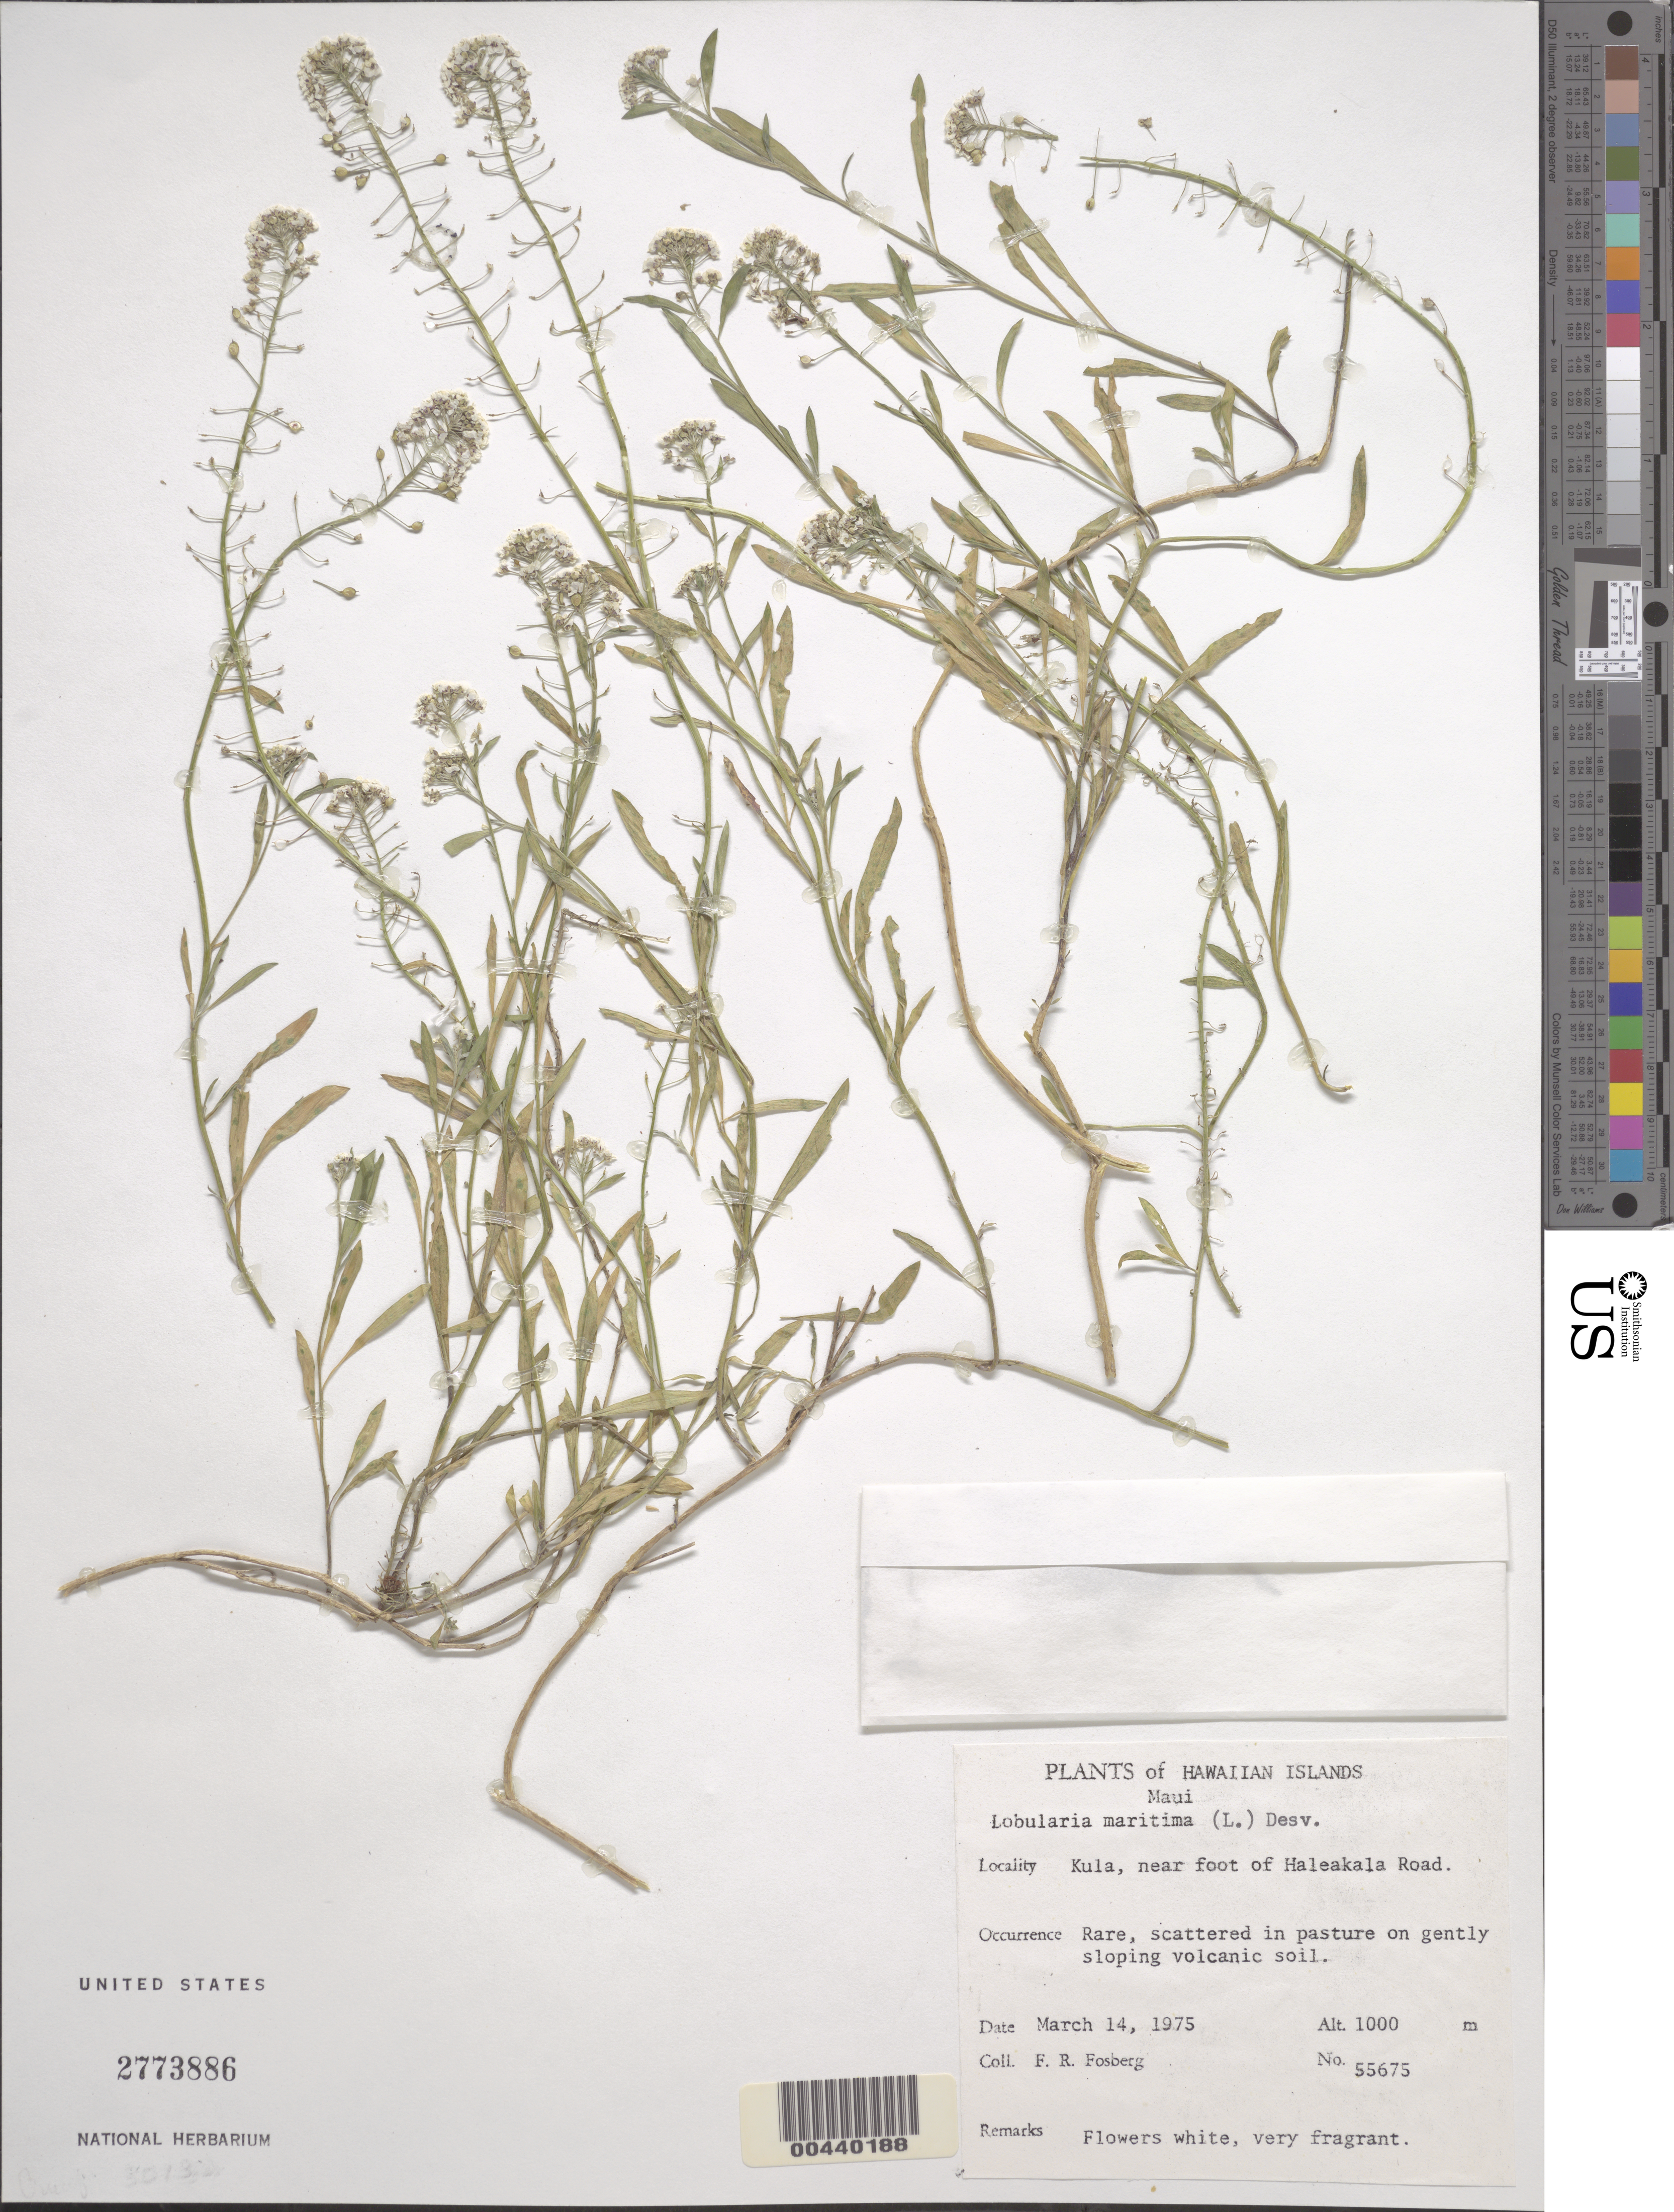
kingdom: Plantae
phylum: Tracheophyta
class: Magnoliopsida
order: Brassicales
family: Brassicaceae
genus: Lobularia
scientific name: Lobularia maritima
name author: (L.) Desv.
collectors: F. R. Fosberg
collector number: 55675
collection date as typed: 14 Mar 1975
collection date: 1975-03-14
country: United States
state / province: Hawaii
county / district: Maui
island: Maui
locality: Kula, near foot of Haleakala Road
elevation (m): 1000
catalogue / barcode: US 2773886